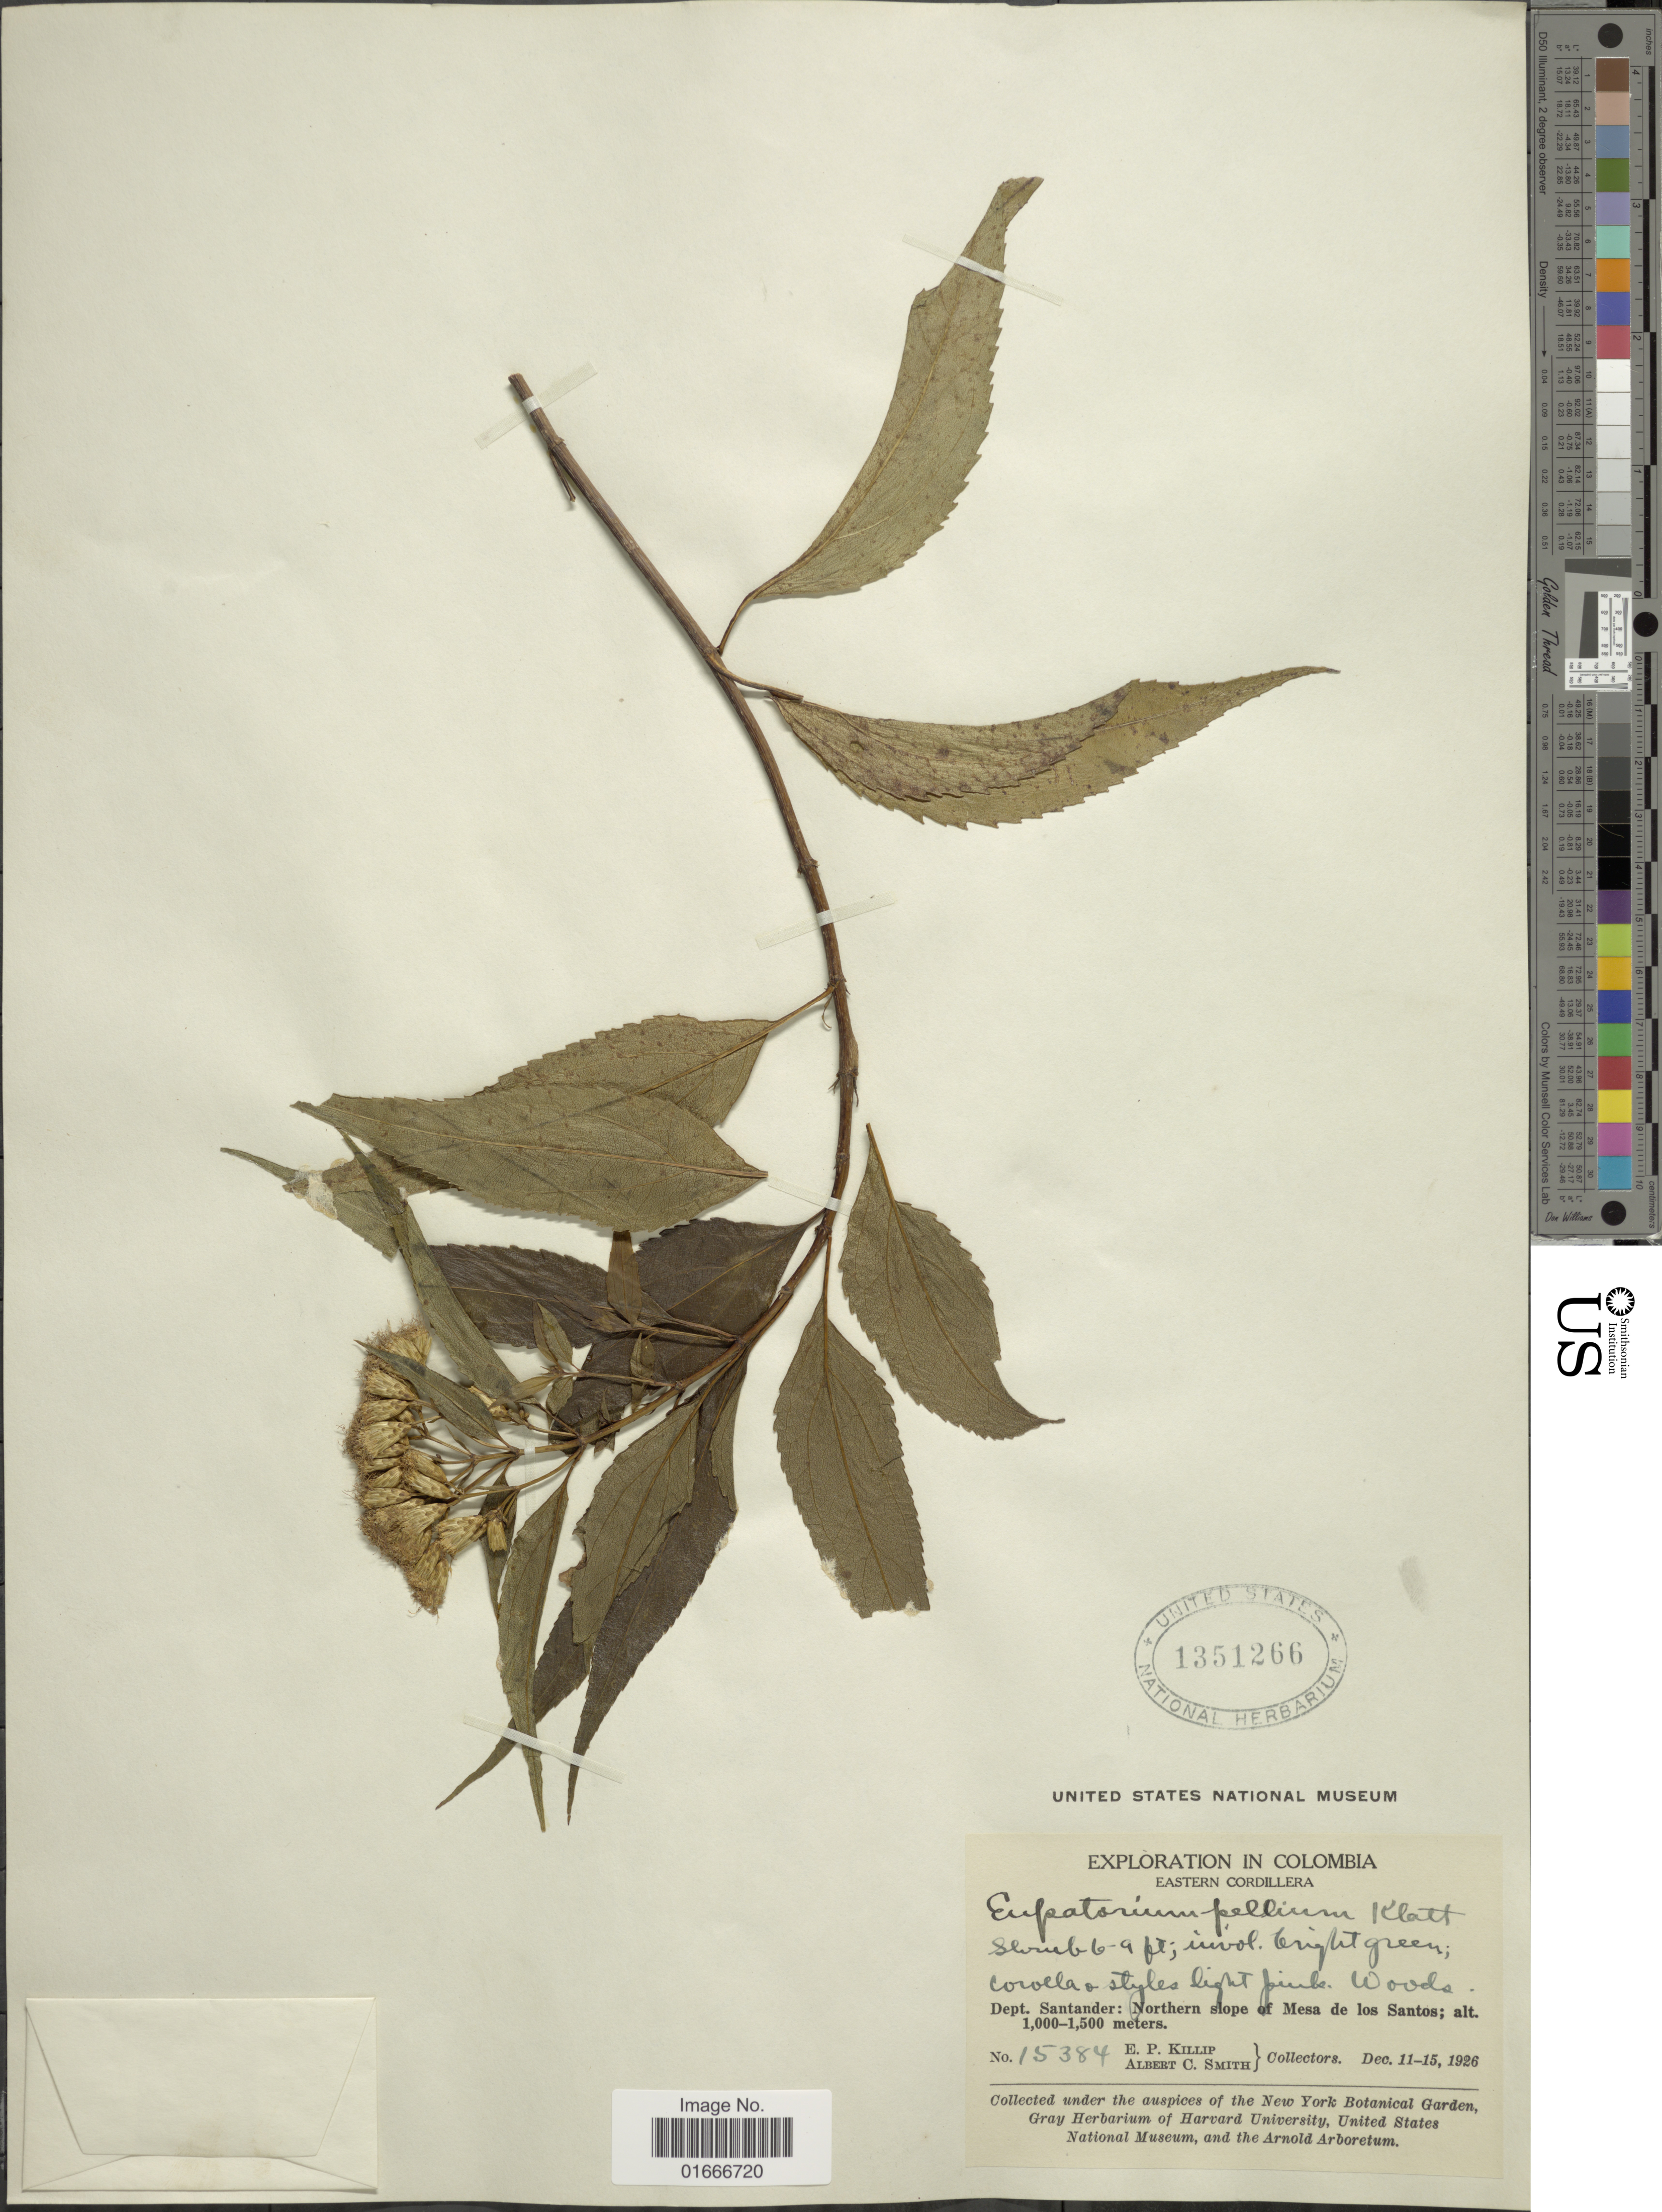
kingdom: Plantae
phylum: Tracheophyta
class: Magnoliopsida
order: Asterales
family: Asteraceae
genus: Chromolaena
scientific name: Chromolaena pellia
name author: (Klatt) R.M. King & H. Rob.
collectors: E. P. Killip & A. C. Smith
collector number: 15384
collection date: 1926-12-11/1926-12-15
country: Colombia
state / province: Santander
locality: Eastern Cordillera, Northern slope of Mesa de los Santos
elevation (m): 1000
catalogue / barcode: US 1351266